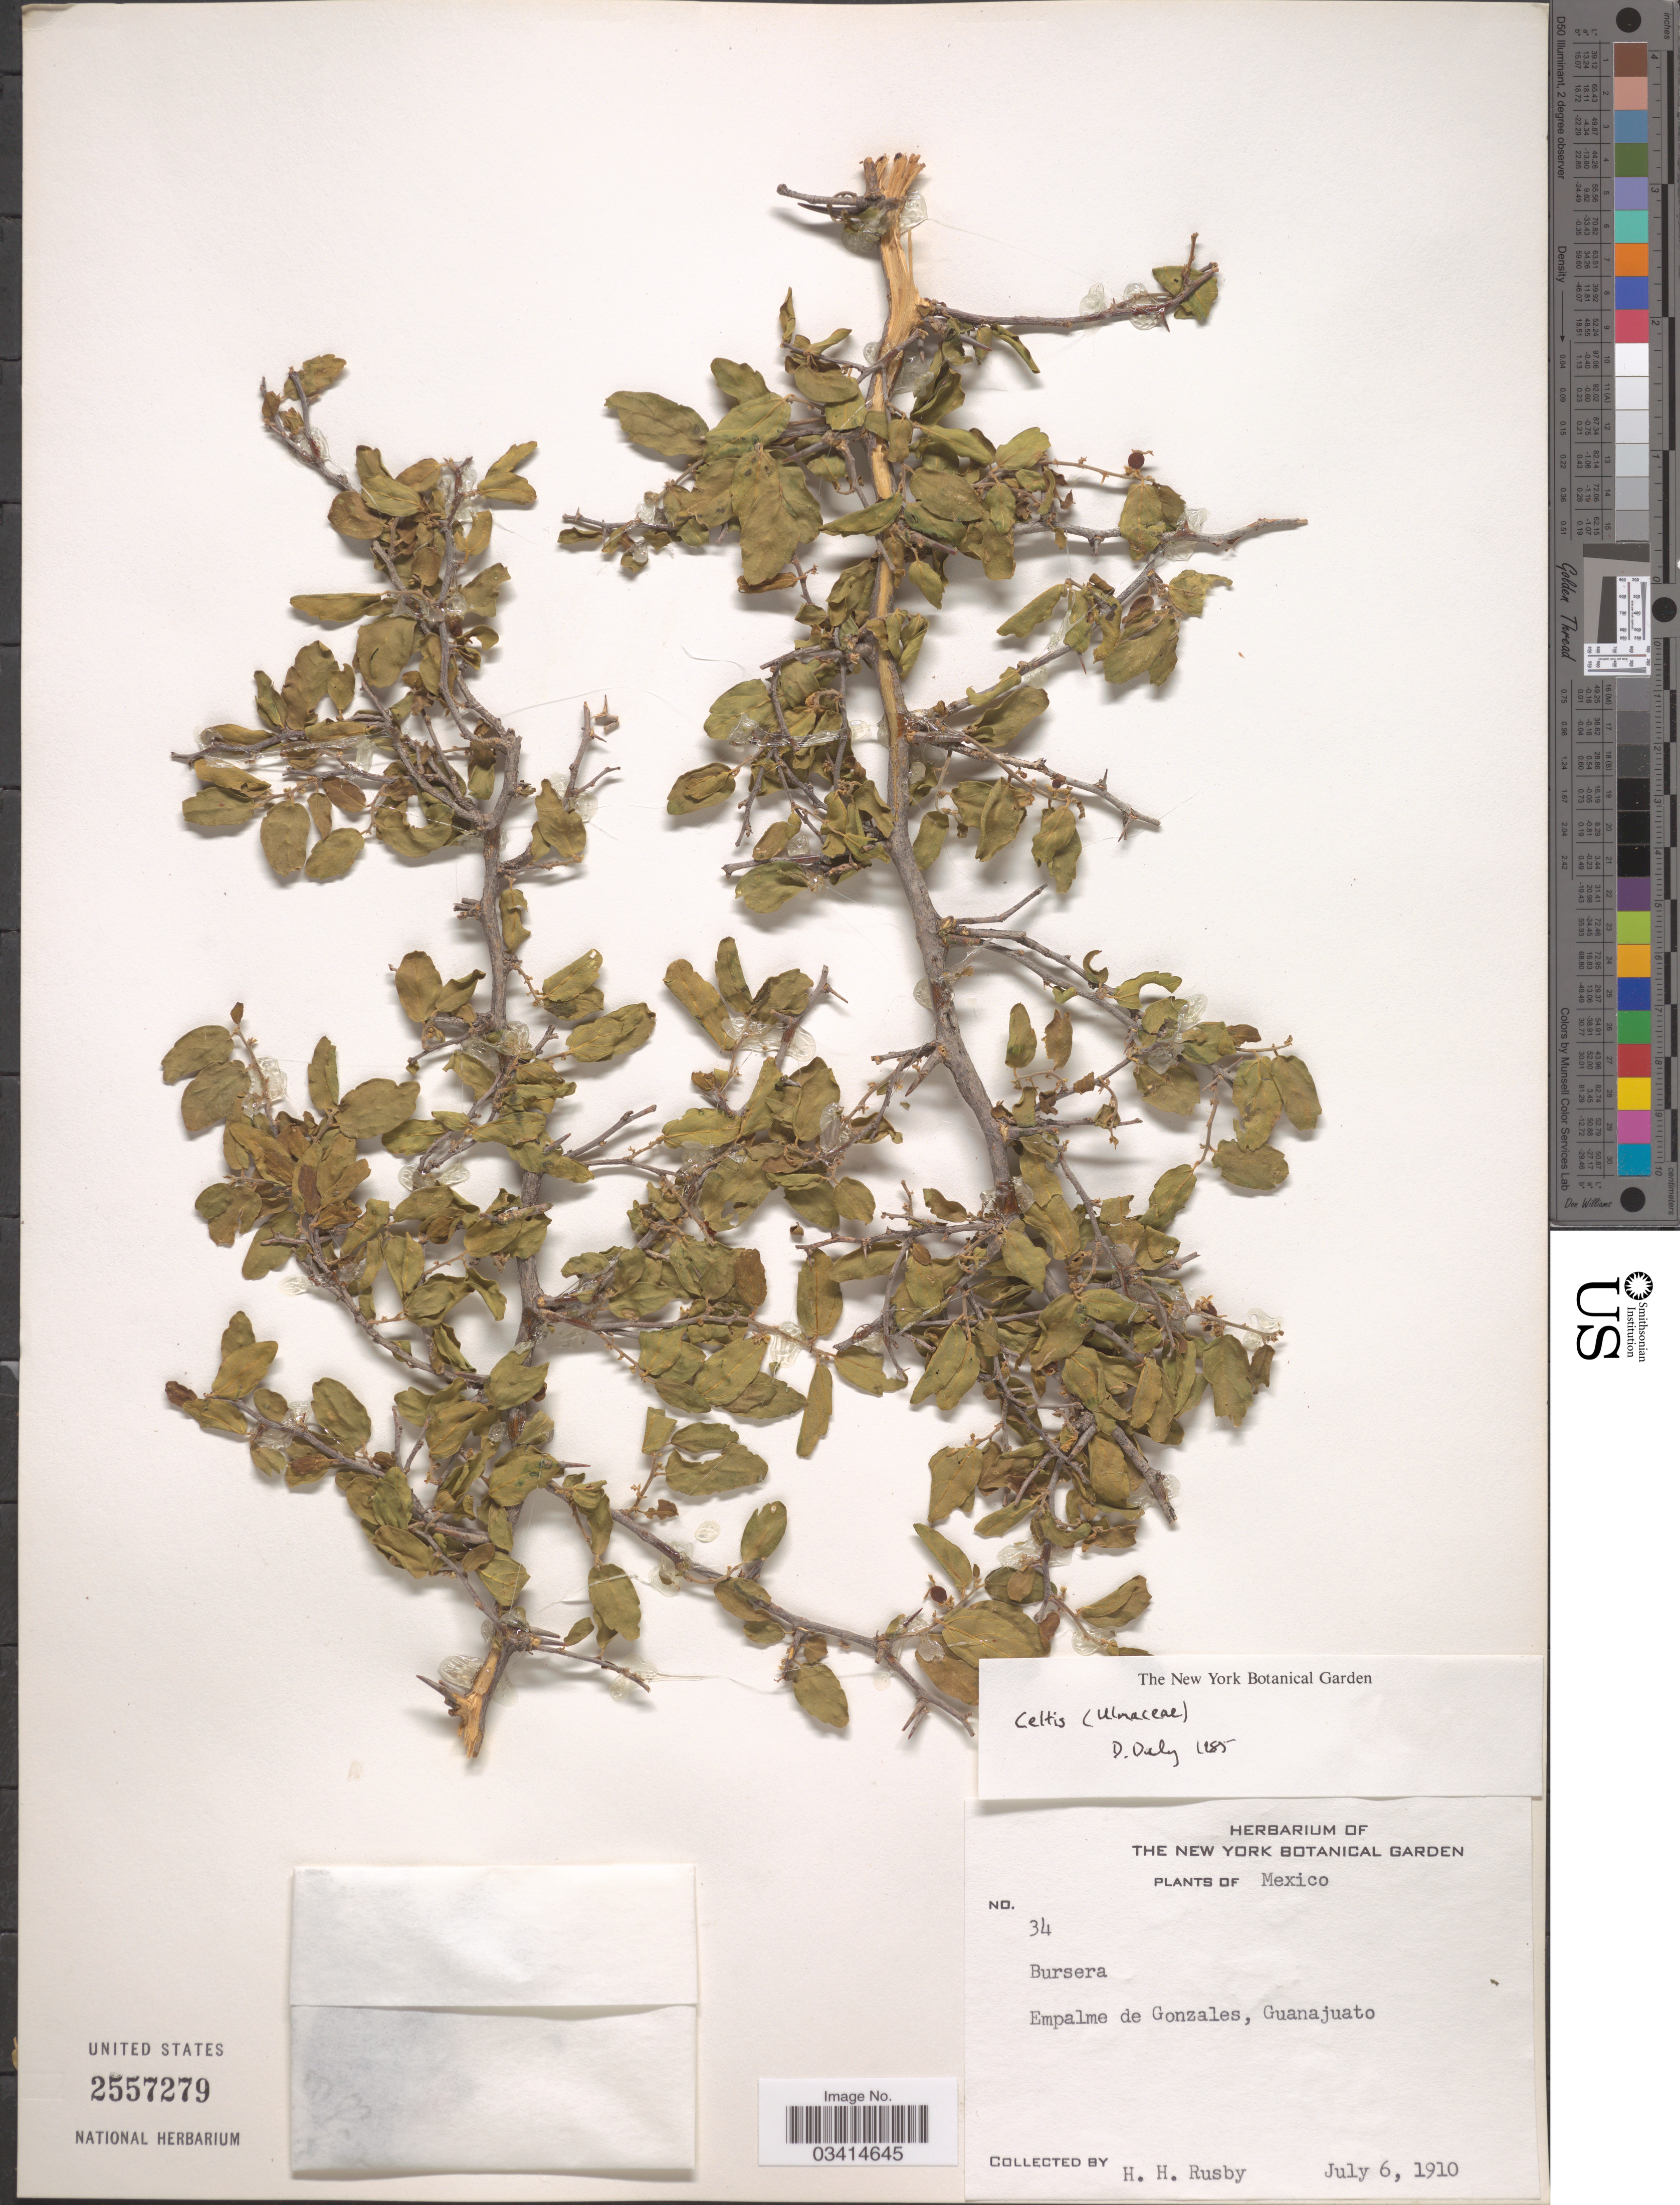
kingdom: Plantae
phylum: Tracheophyta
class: Magnoliopsida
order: Rosales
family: Cannabaceae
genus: Celtis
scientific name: Celtis sp.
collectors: H. H. Rusby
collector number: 34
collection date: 1910-07-06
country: Mexico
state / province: Guanajuato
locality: Empalme de Gonzales.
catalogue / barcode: US 2557279